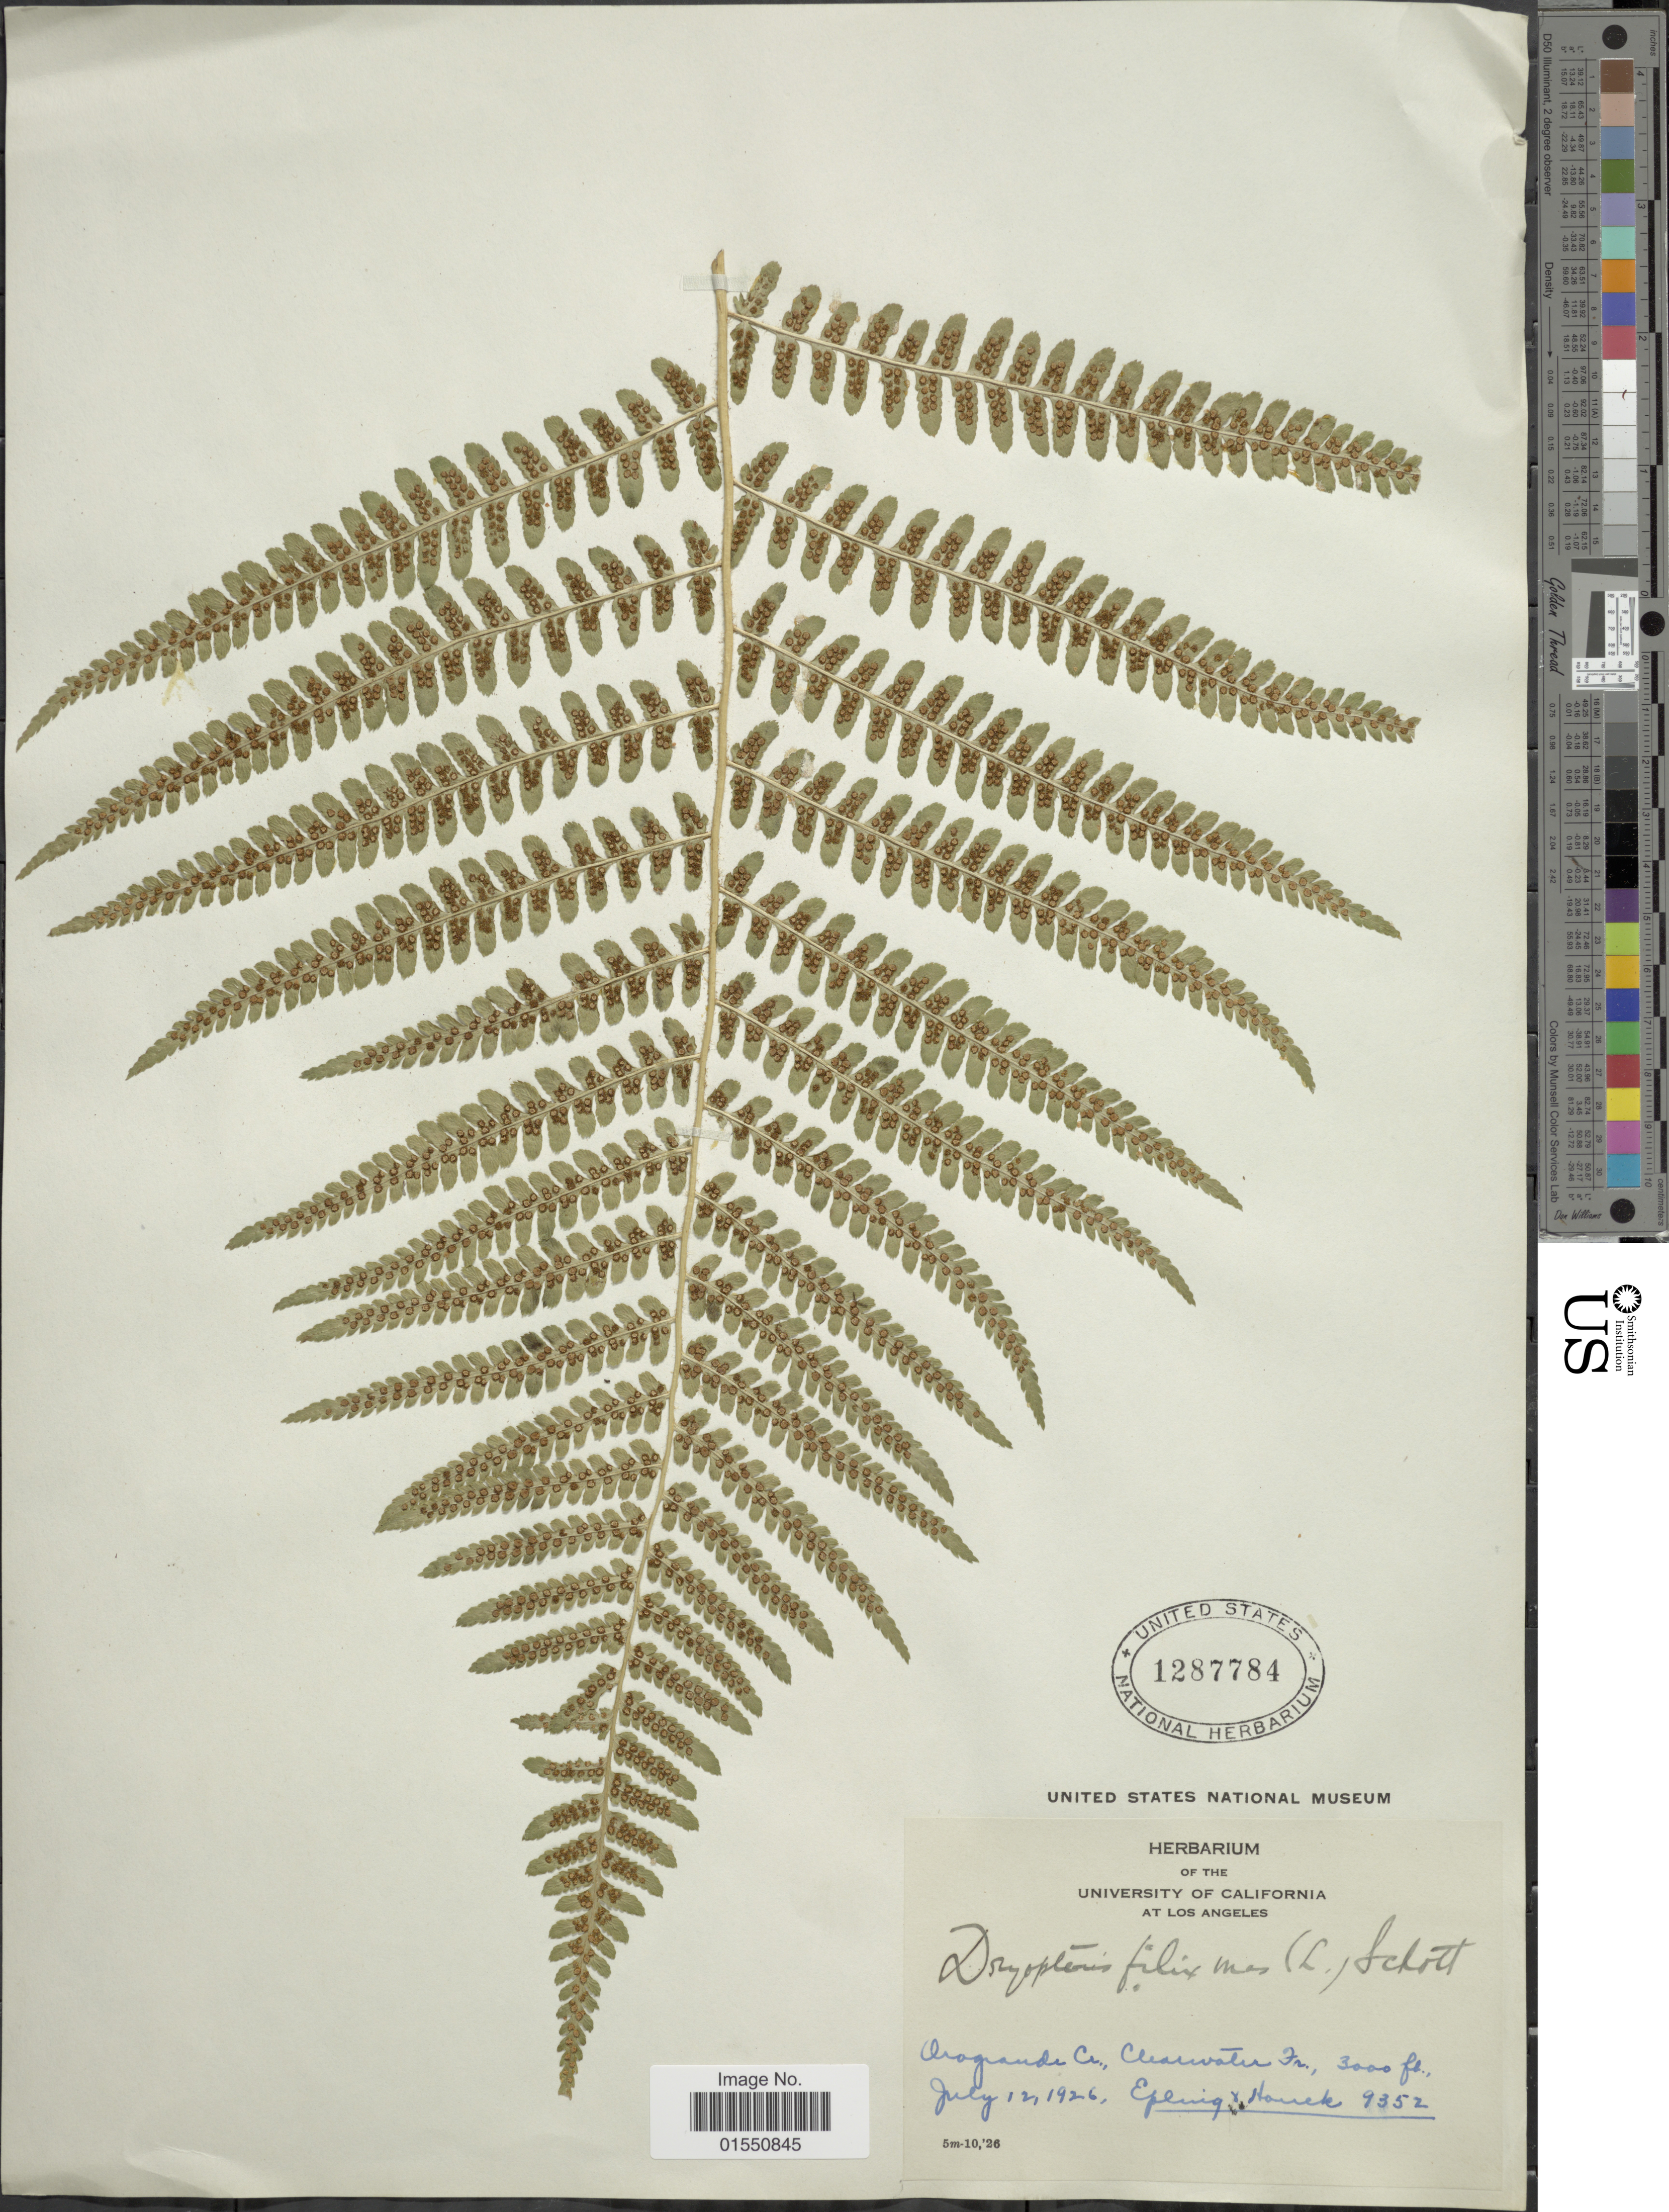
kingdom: Plantae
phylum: Tracheophyta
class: Polypodiopsida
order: Polypodiales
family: Dryopteridaceae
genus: Dryopteris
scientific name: Dryopteris filix-mas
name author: (L.) Schott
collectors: -- Epling & -. Hauch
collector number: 9352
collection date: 1926-07-12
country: United States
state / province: Idaho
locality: Orogrande Co. Clearwater Fr.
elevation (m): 914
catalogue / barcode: US 1287784